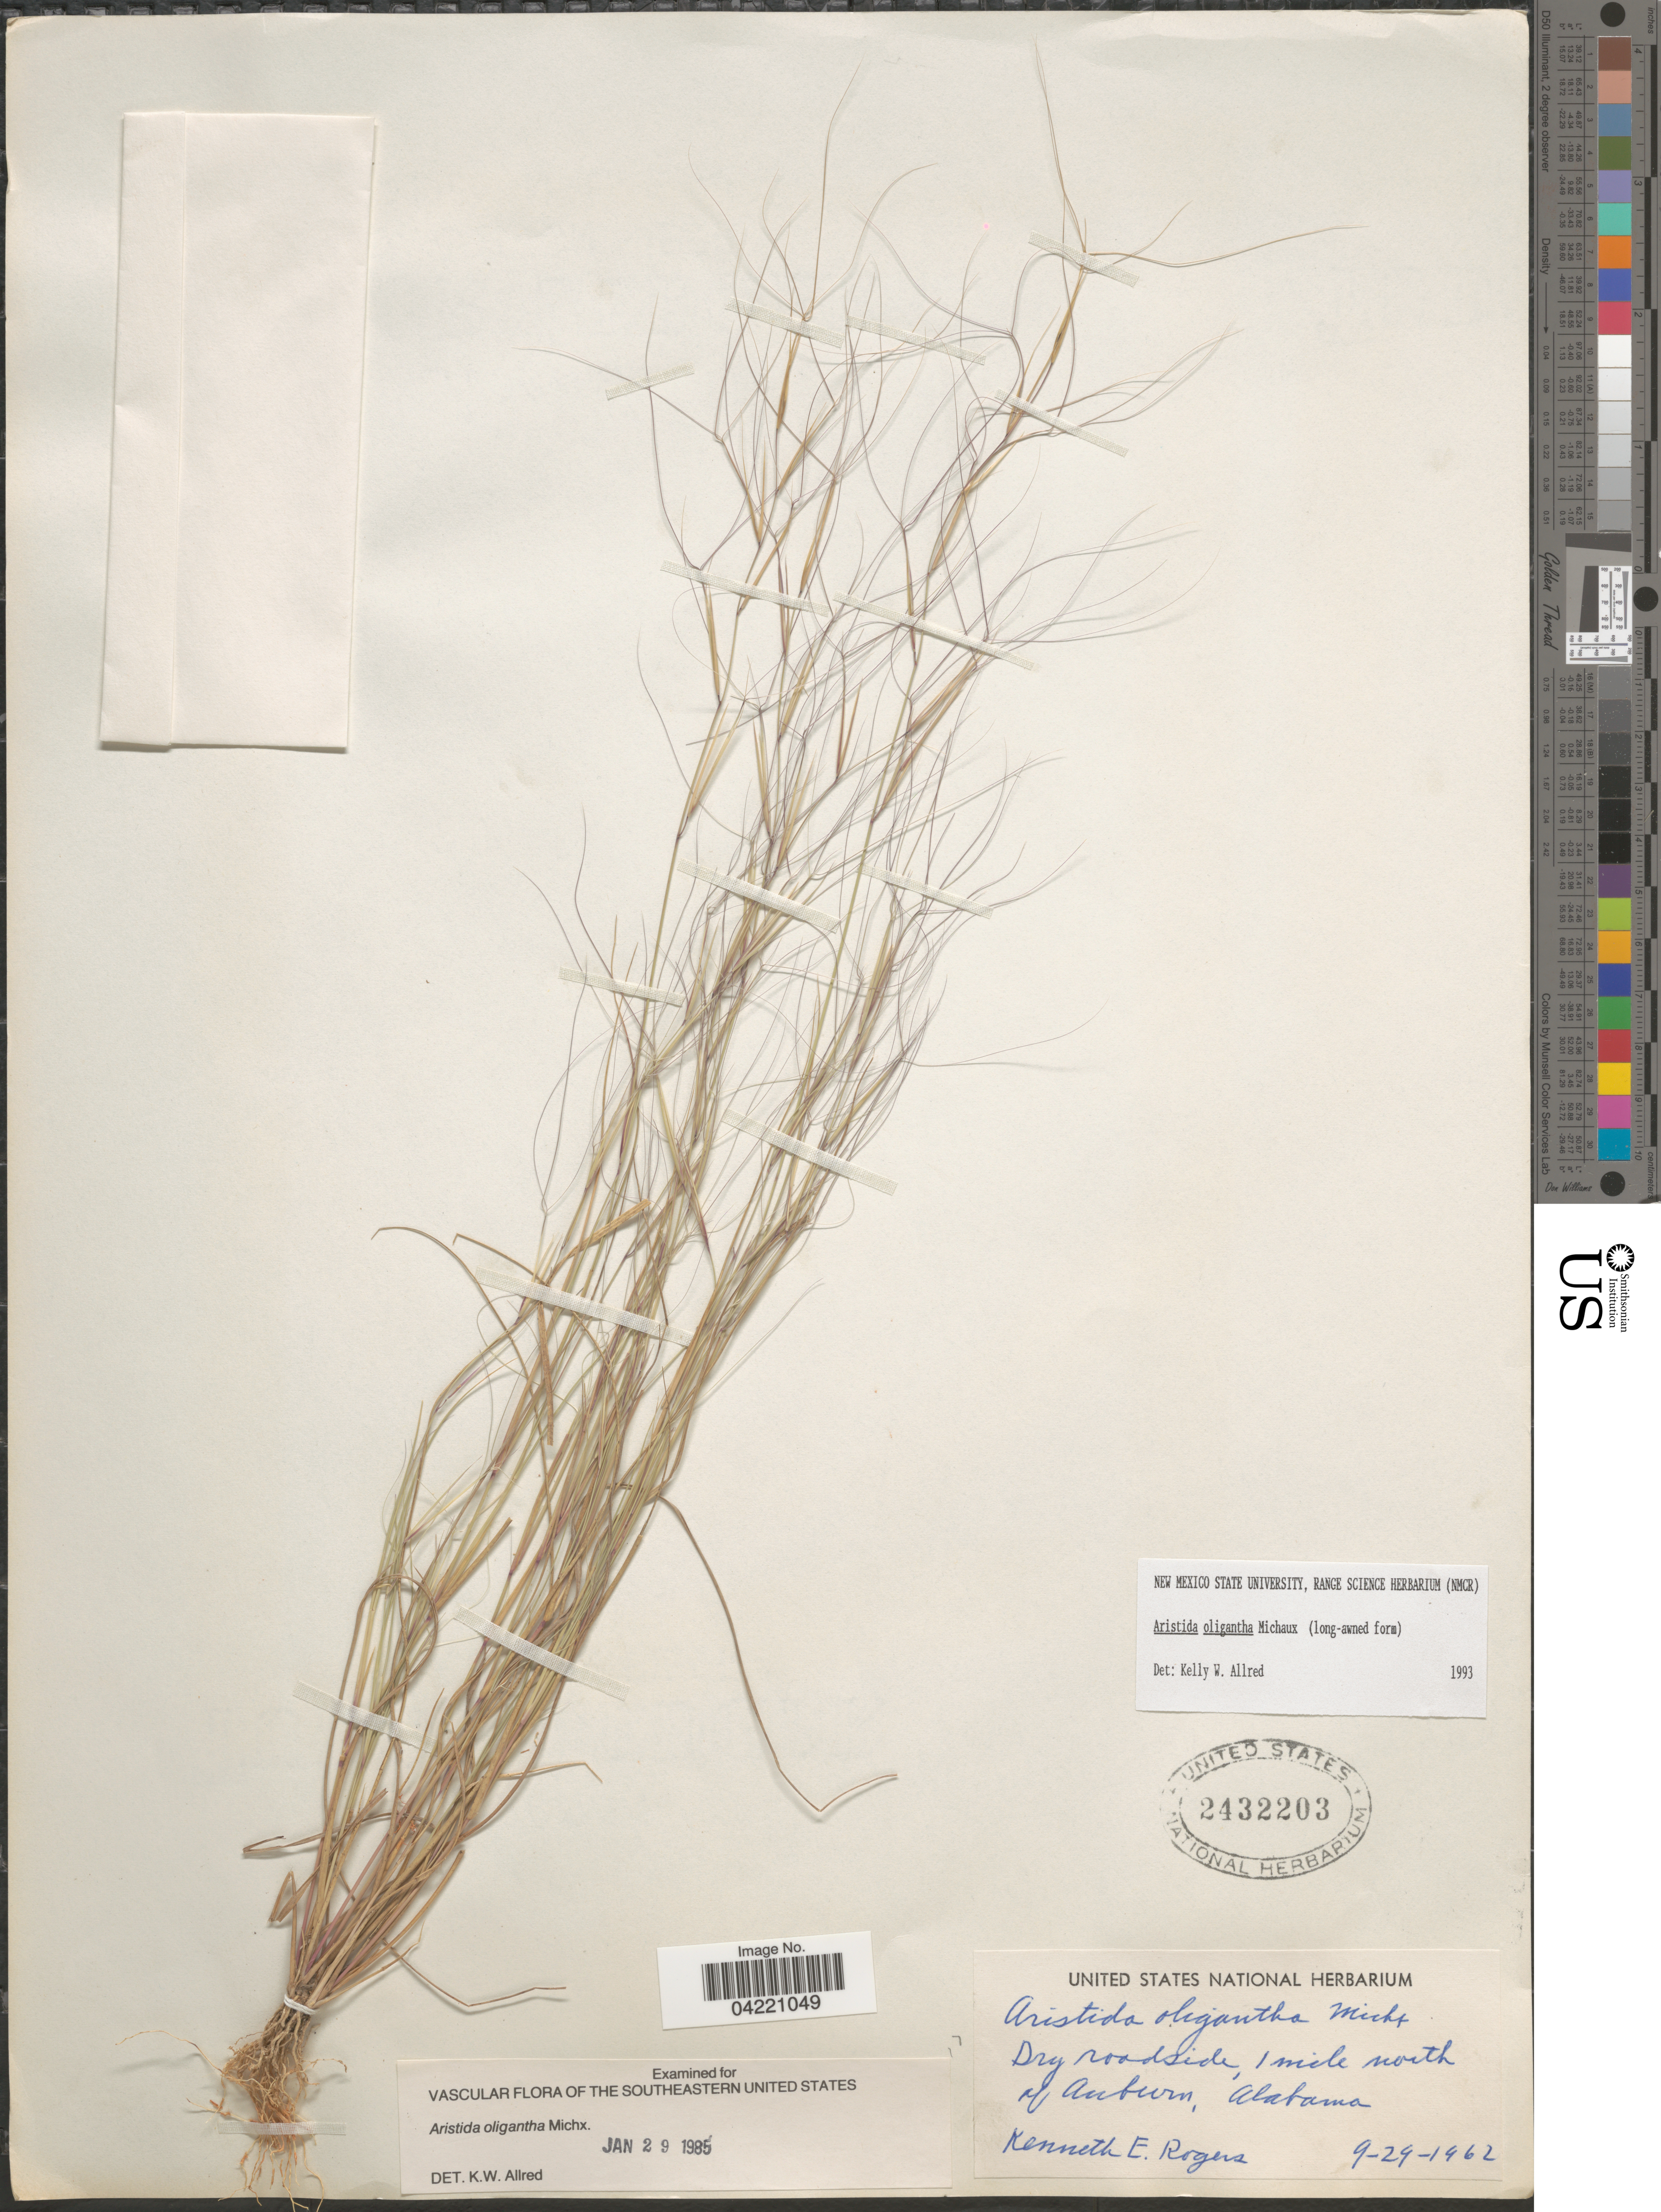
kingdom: Plantae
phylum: Tracheophyta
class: Liliopsida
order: Poales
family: Poaceae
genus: Aristida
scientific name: Aristida oligantha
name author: Michx.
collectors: K. Rogers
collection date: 1962-09-29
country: United States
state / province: Alabama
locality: Dry roadside, 1 mile north of Auburn.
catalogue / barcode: US 2432203